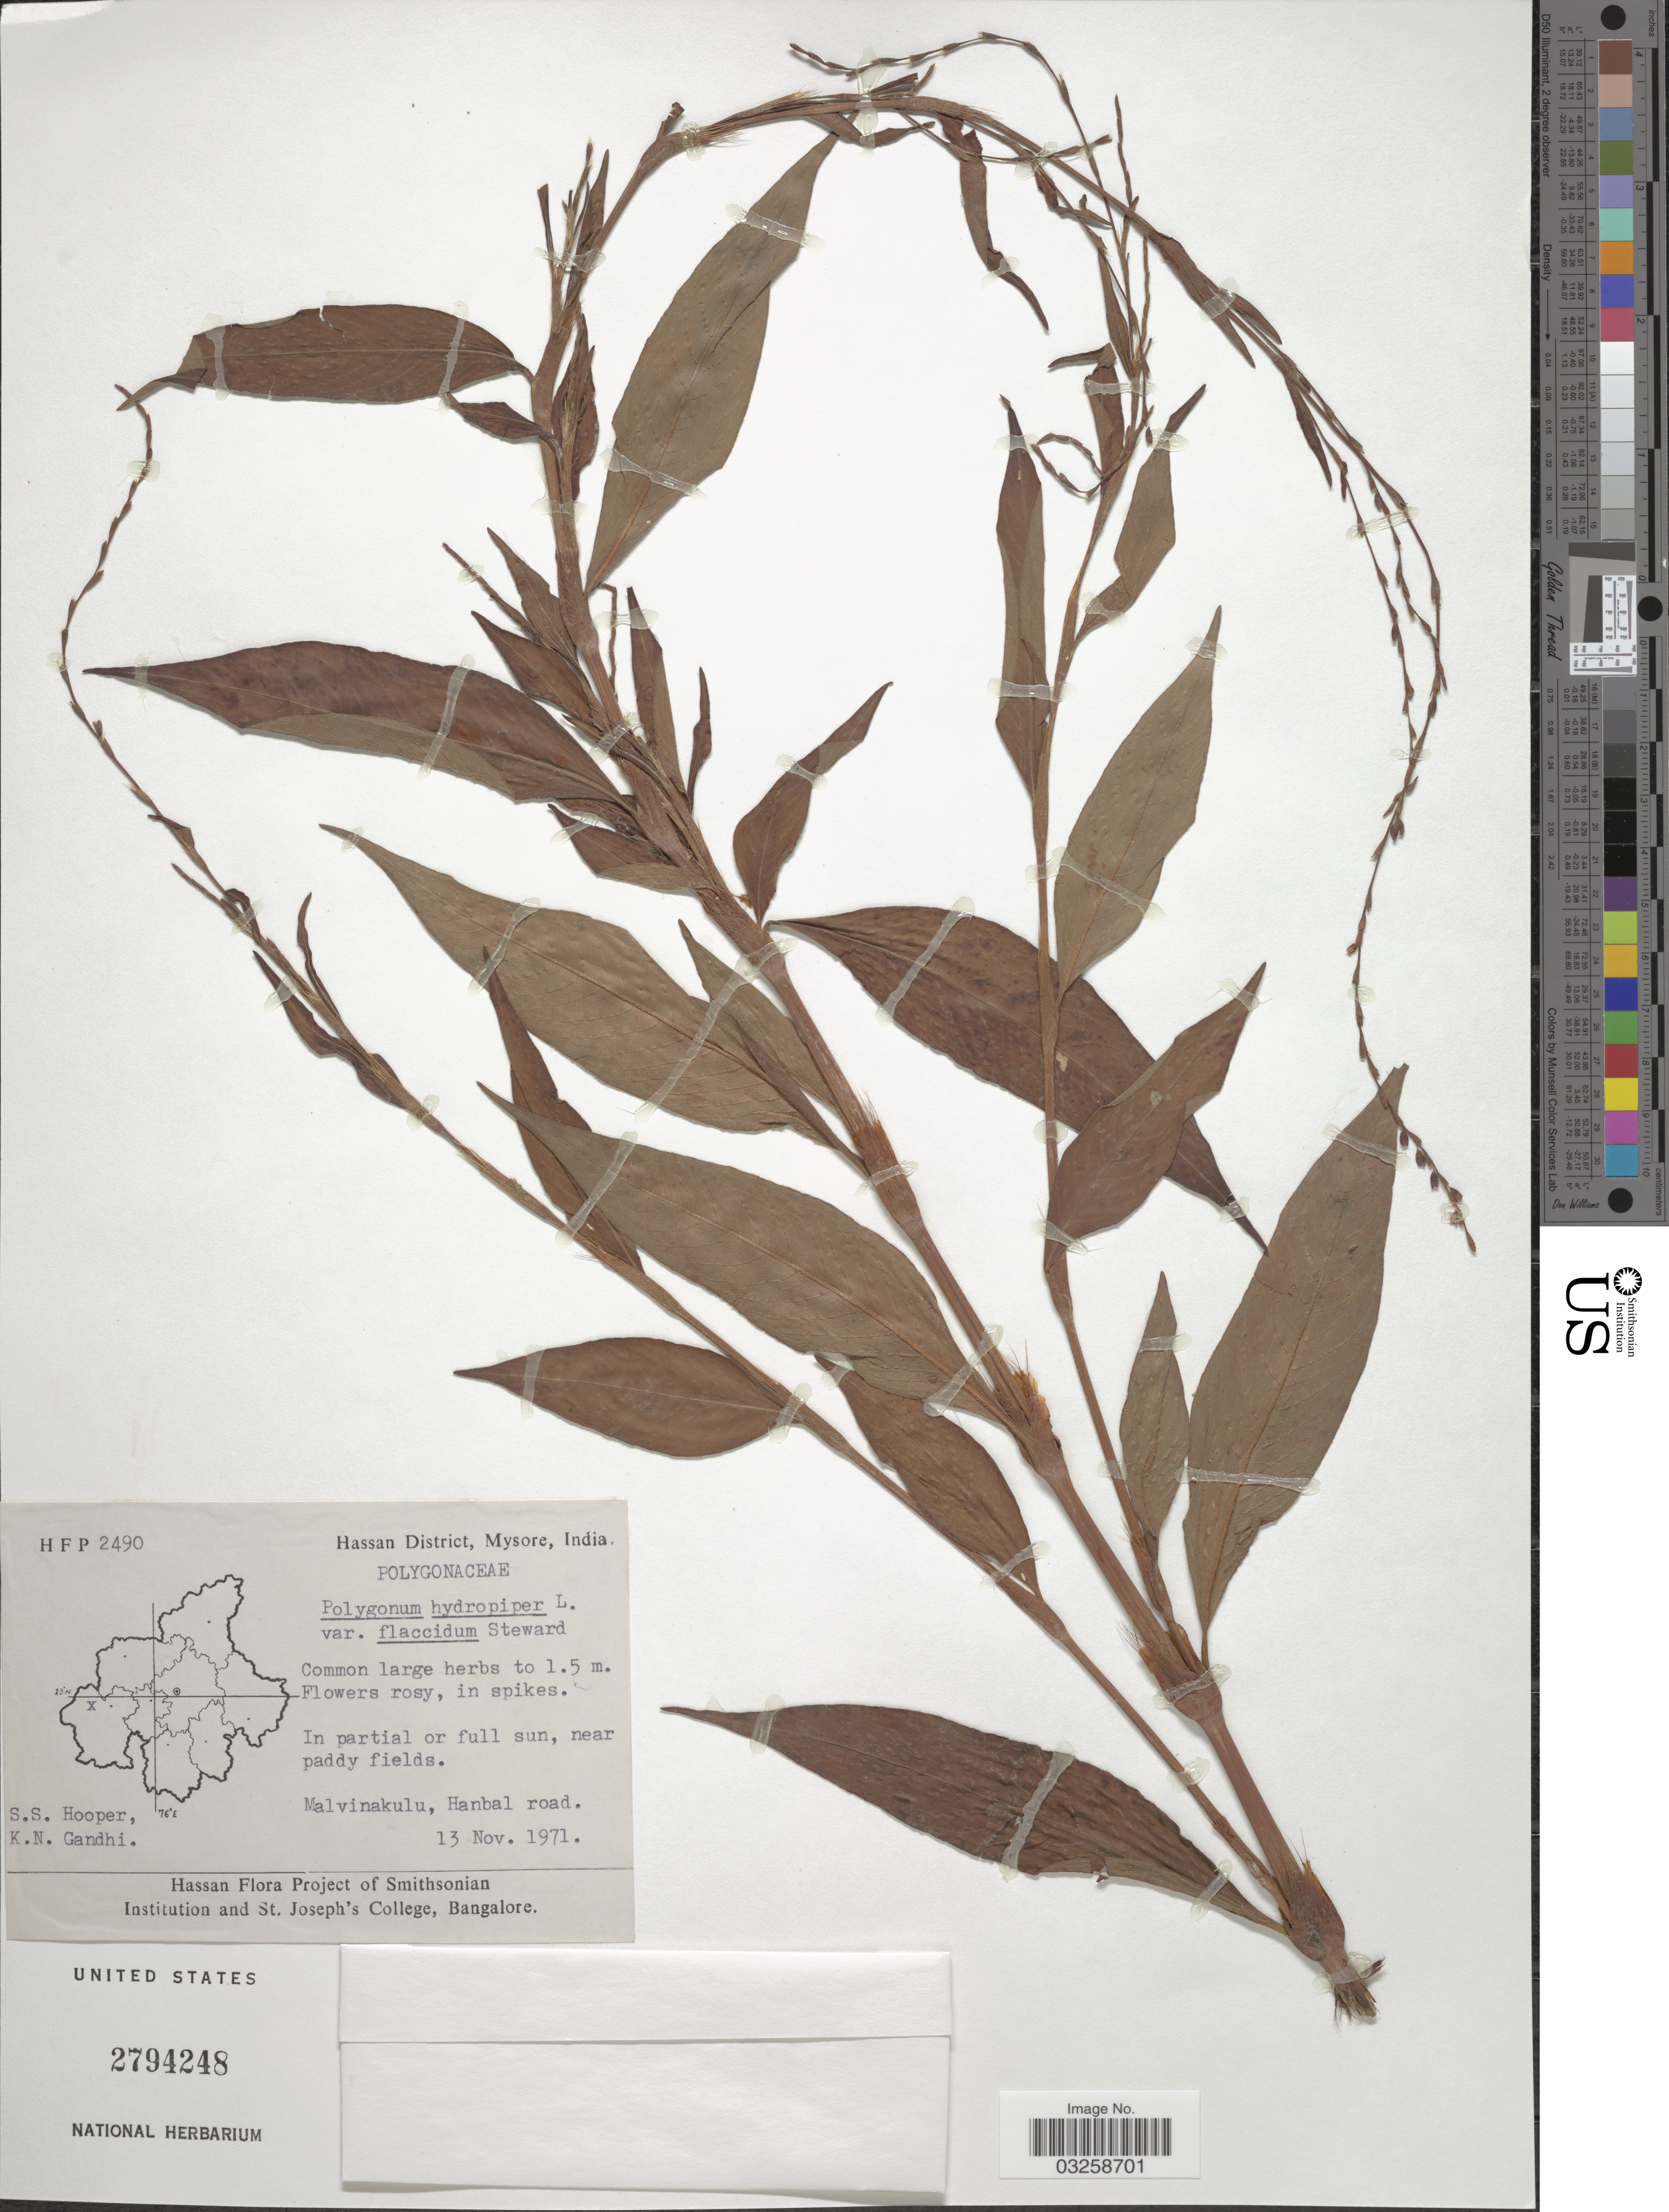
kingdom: Plantae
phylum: Tracheophyta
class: Magnoliopsida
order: Caryophyllales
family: Polygonaceae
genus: Polygonum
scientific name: Polygonum hydropiper var. flaccidum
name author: (Meisn.) Steward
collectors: S. S. Hooper & K. N. Gandhi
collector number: HFP2490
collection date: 1971-11-13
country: India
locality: Hassan District, Mysore. Malvinakulu, Hanbal road.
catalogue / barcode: US 2794248